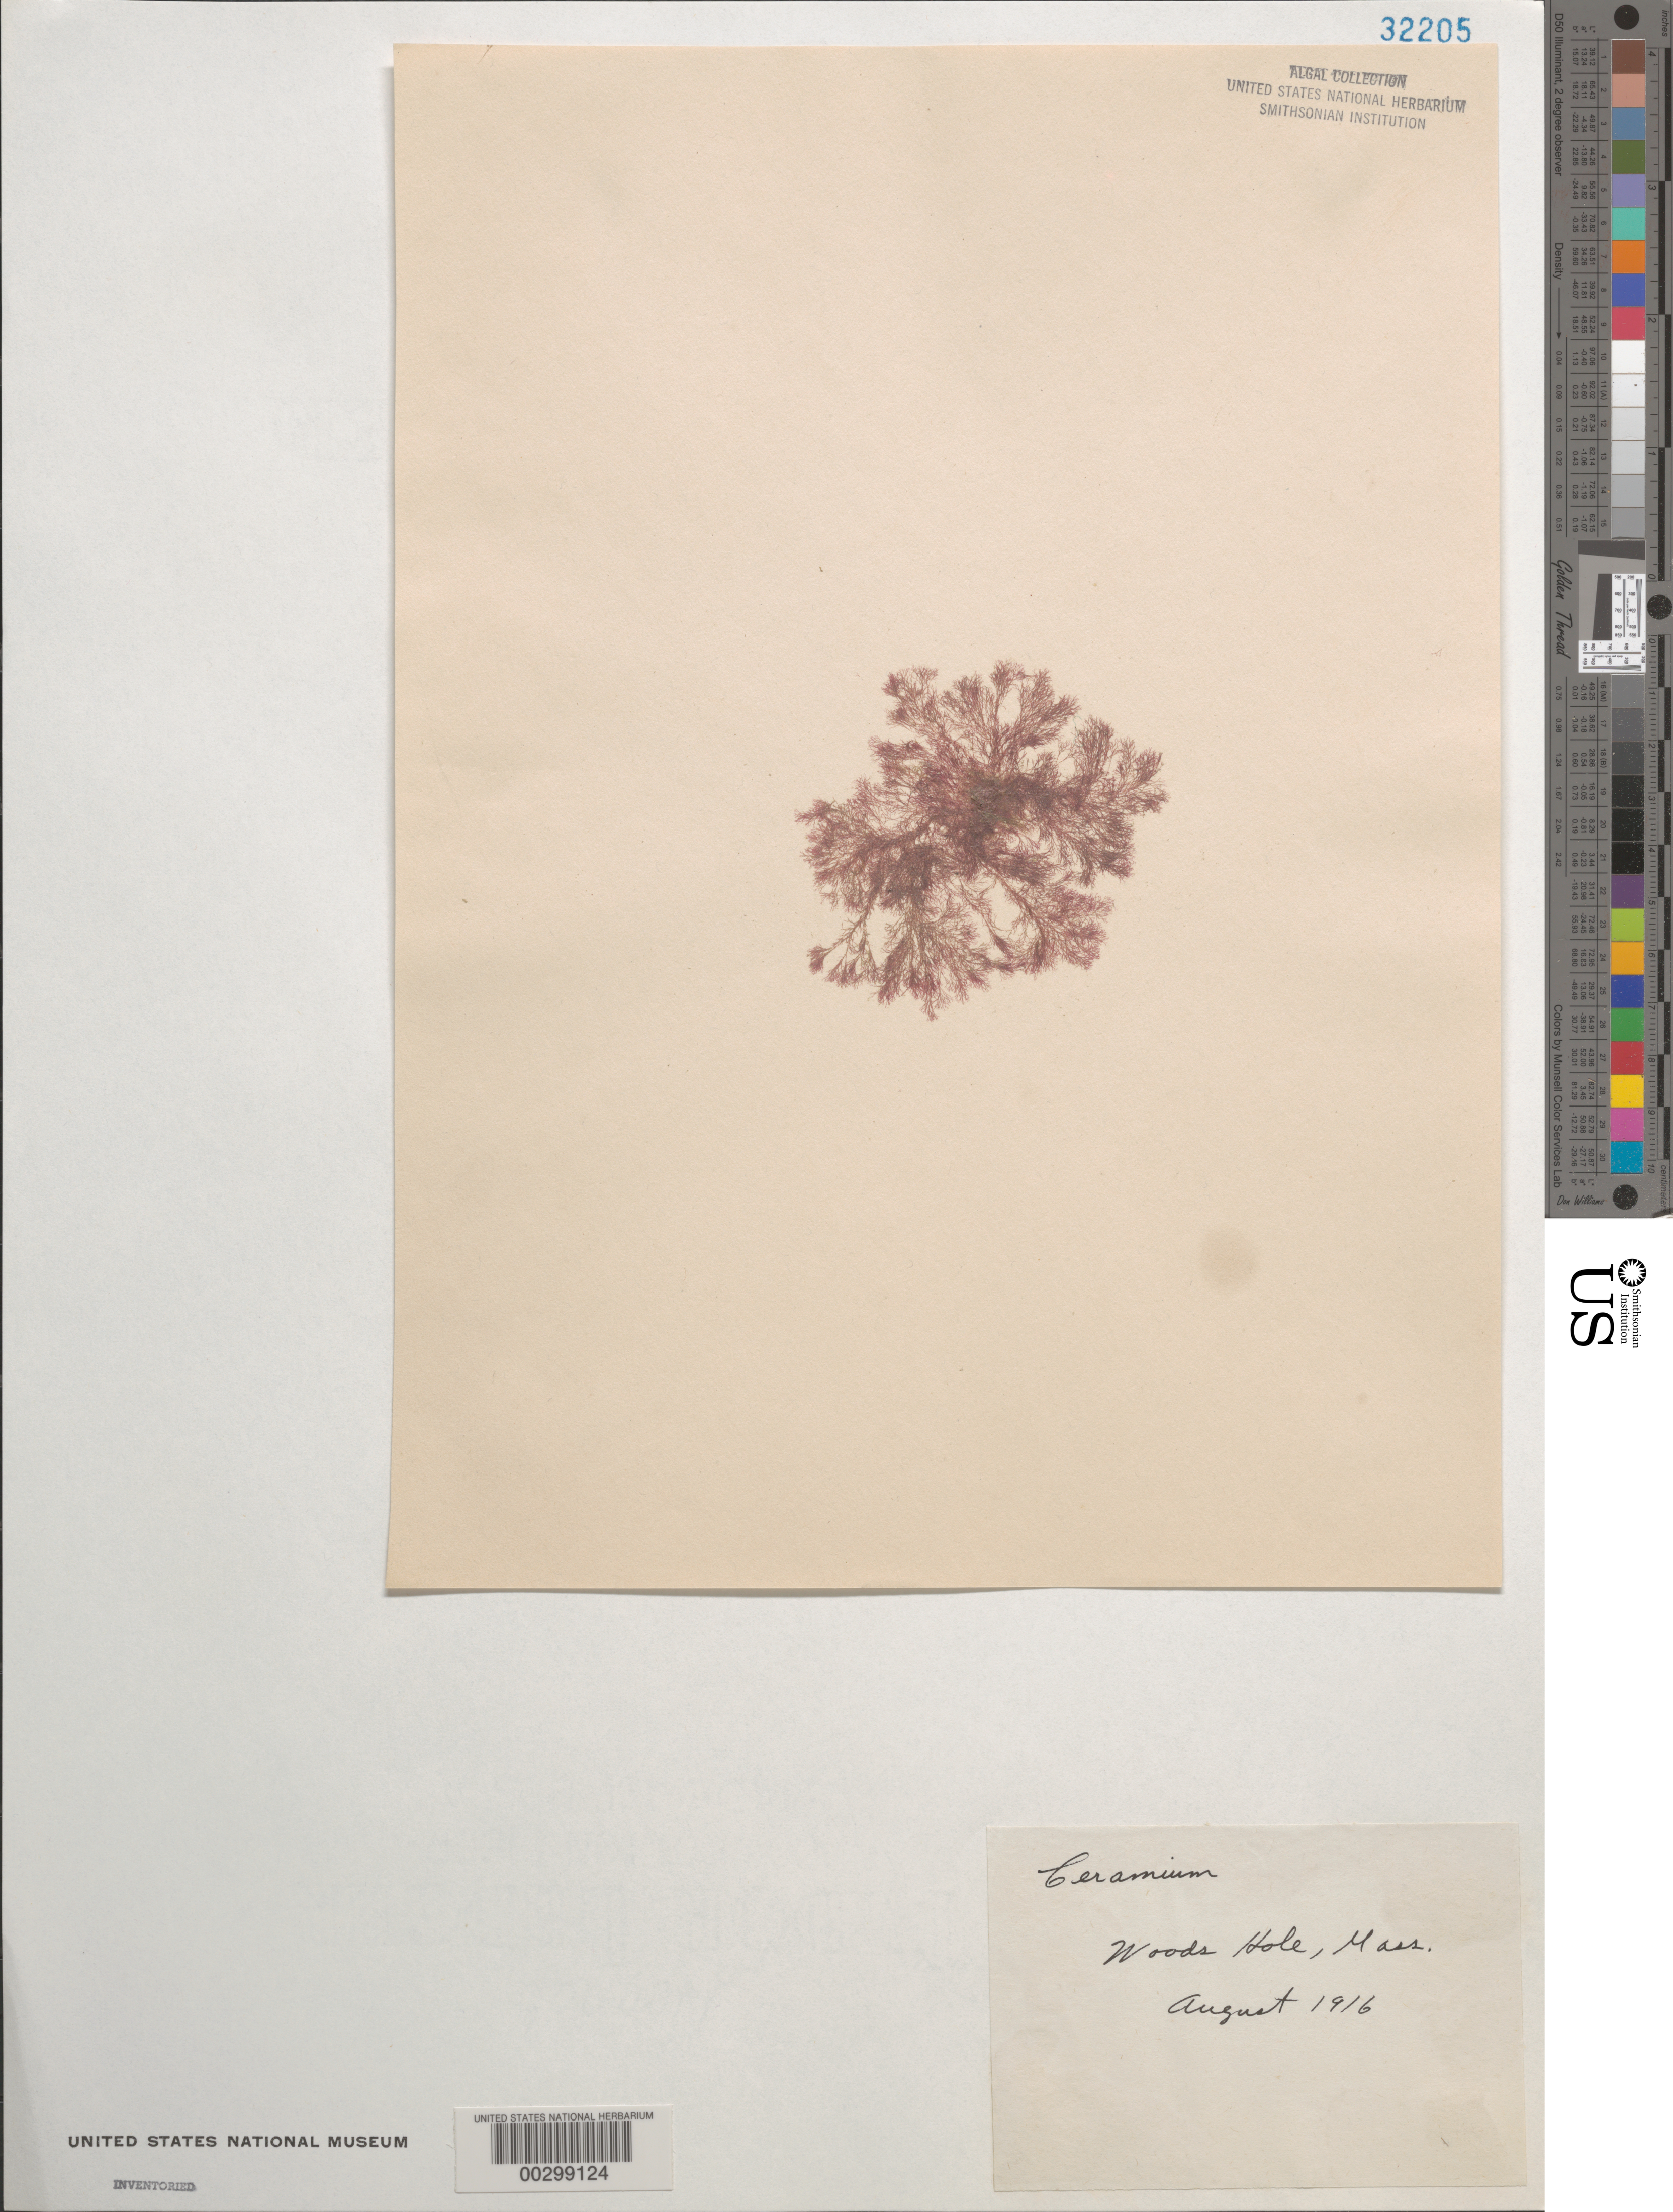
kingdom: Plantae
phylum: Rhodophyta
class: Florideophyceae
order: Ceramiales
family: Ceramiaceae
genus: Ceramium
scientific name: Ceramium sp.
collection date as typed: Aug 1916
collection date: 1916-08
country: United States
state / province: Massachusetts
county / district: Barnstable County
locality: Woods Hole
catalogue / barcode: US 32205